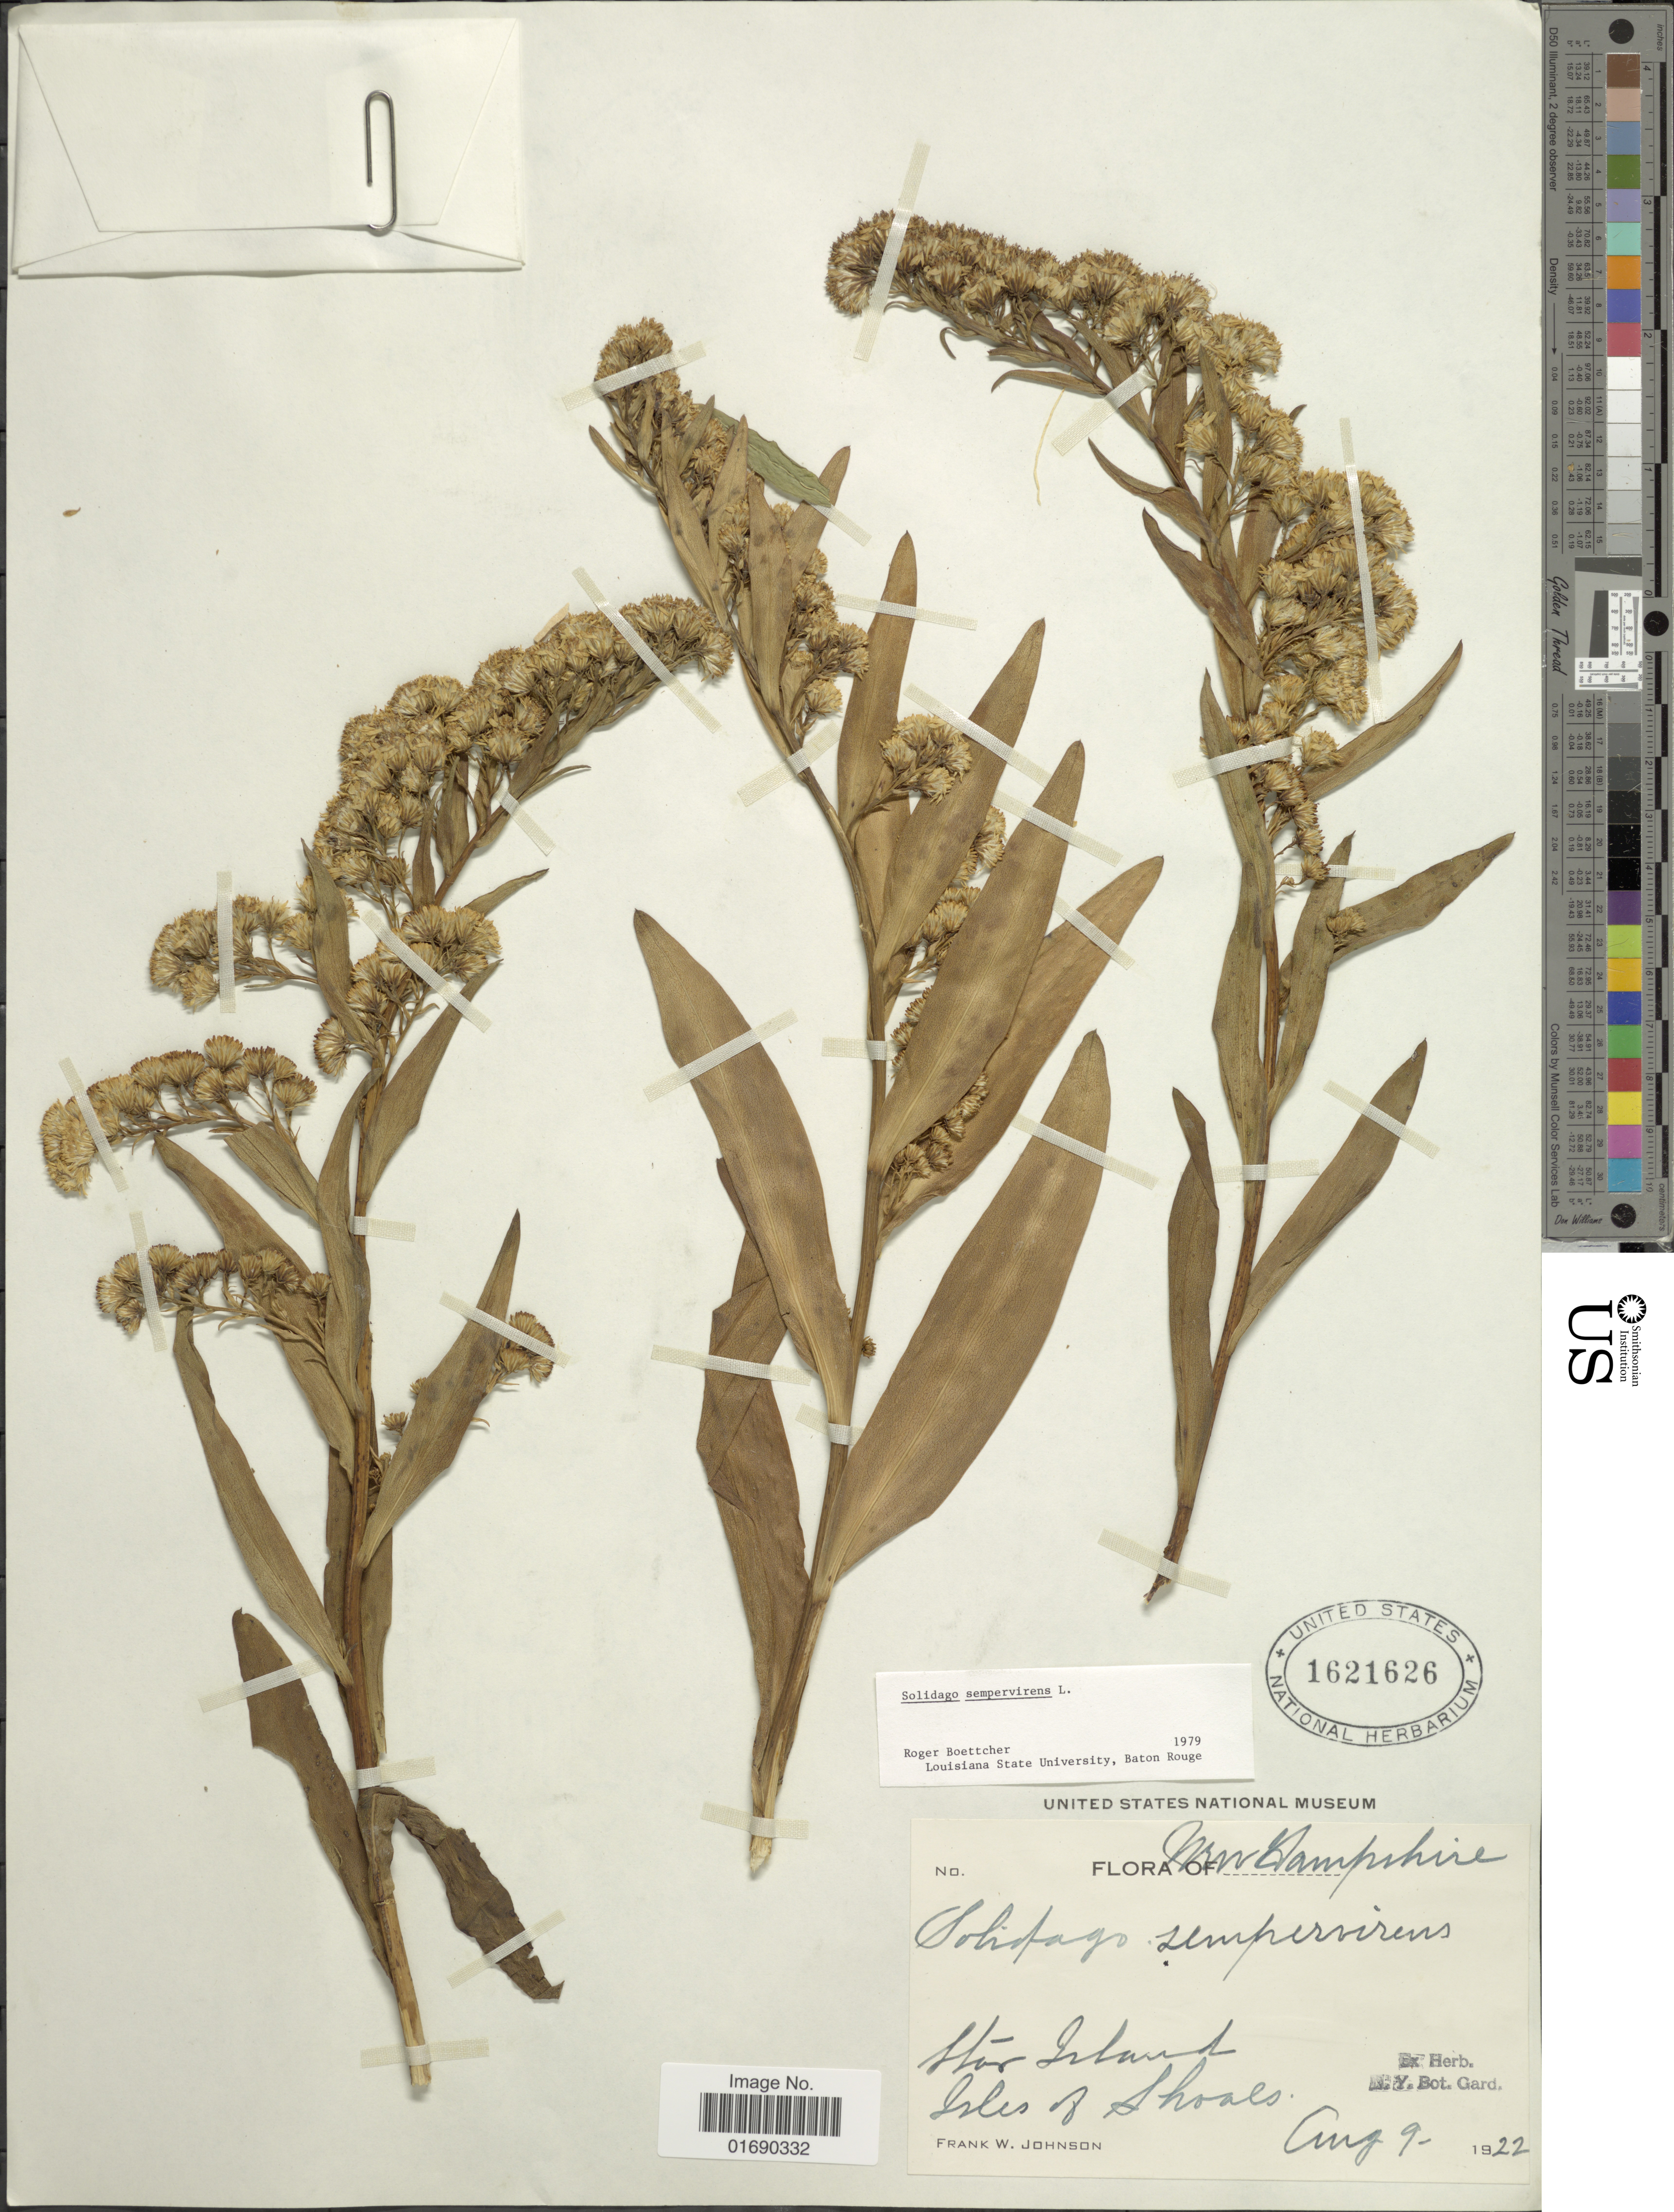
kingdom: Plantae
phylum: Tracheophyta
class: Magnoliopsida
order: Asterales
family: Asteraceae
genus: Solidago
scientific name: Solidago sempervirens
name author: L.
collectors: F. W. Johnson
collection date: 1922-08-09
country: United States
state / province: New Hampshire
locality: Star Island, Isles of Shoals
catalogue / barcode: US 1621626